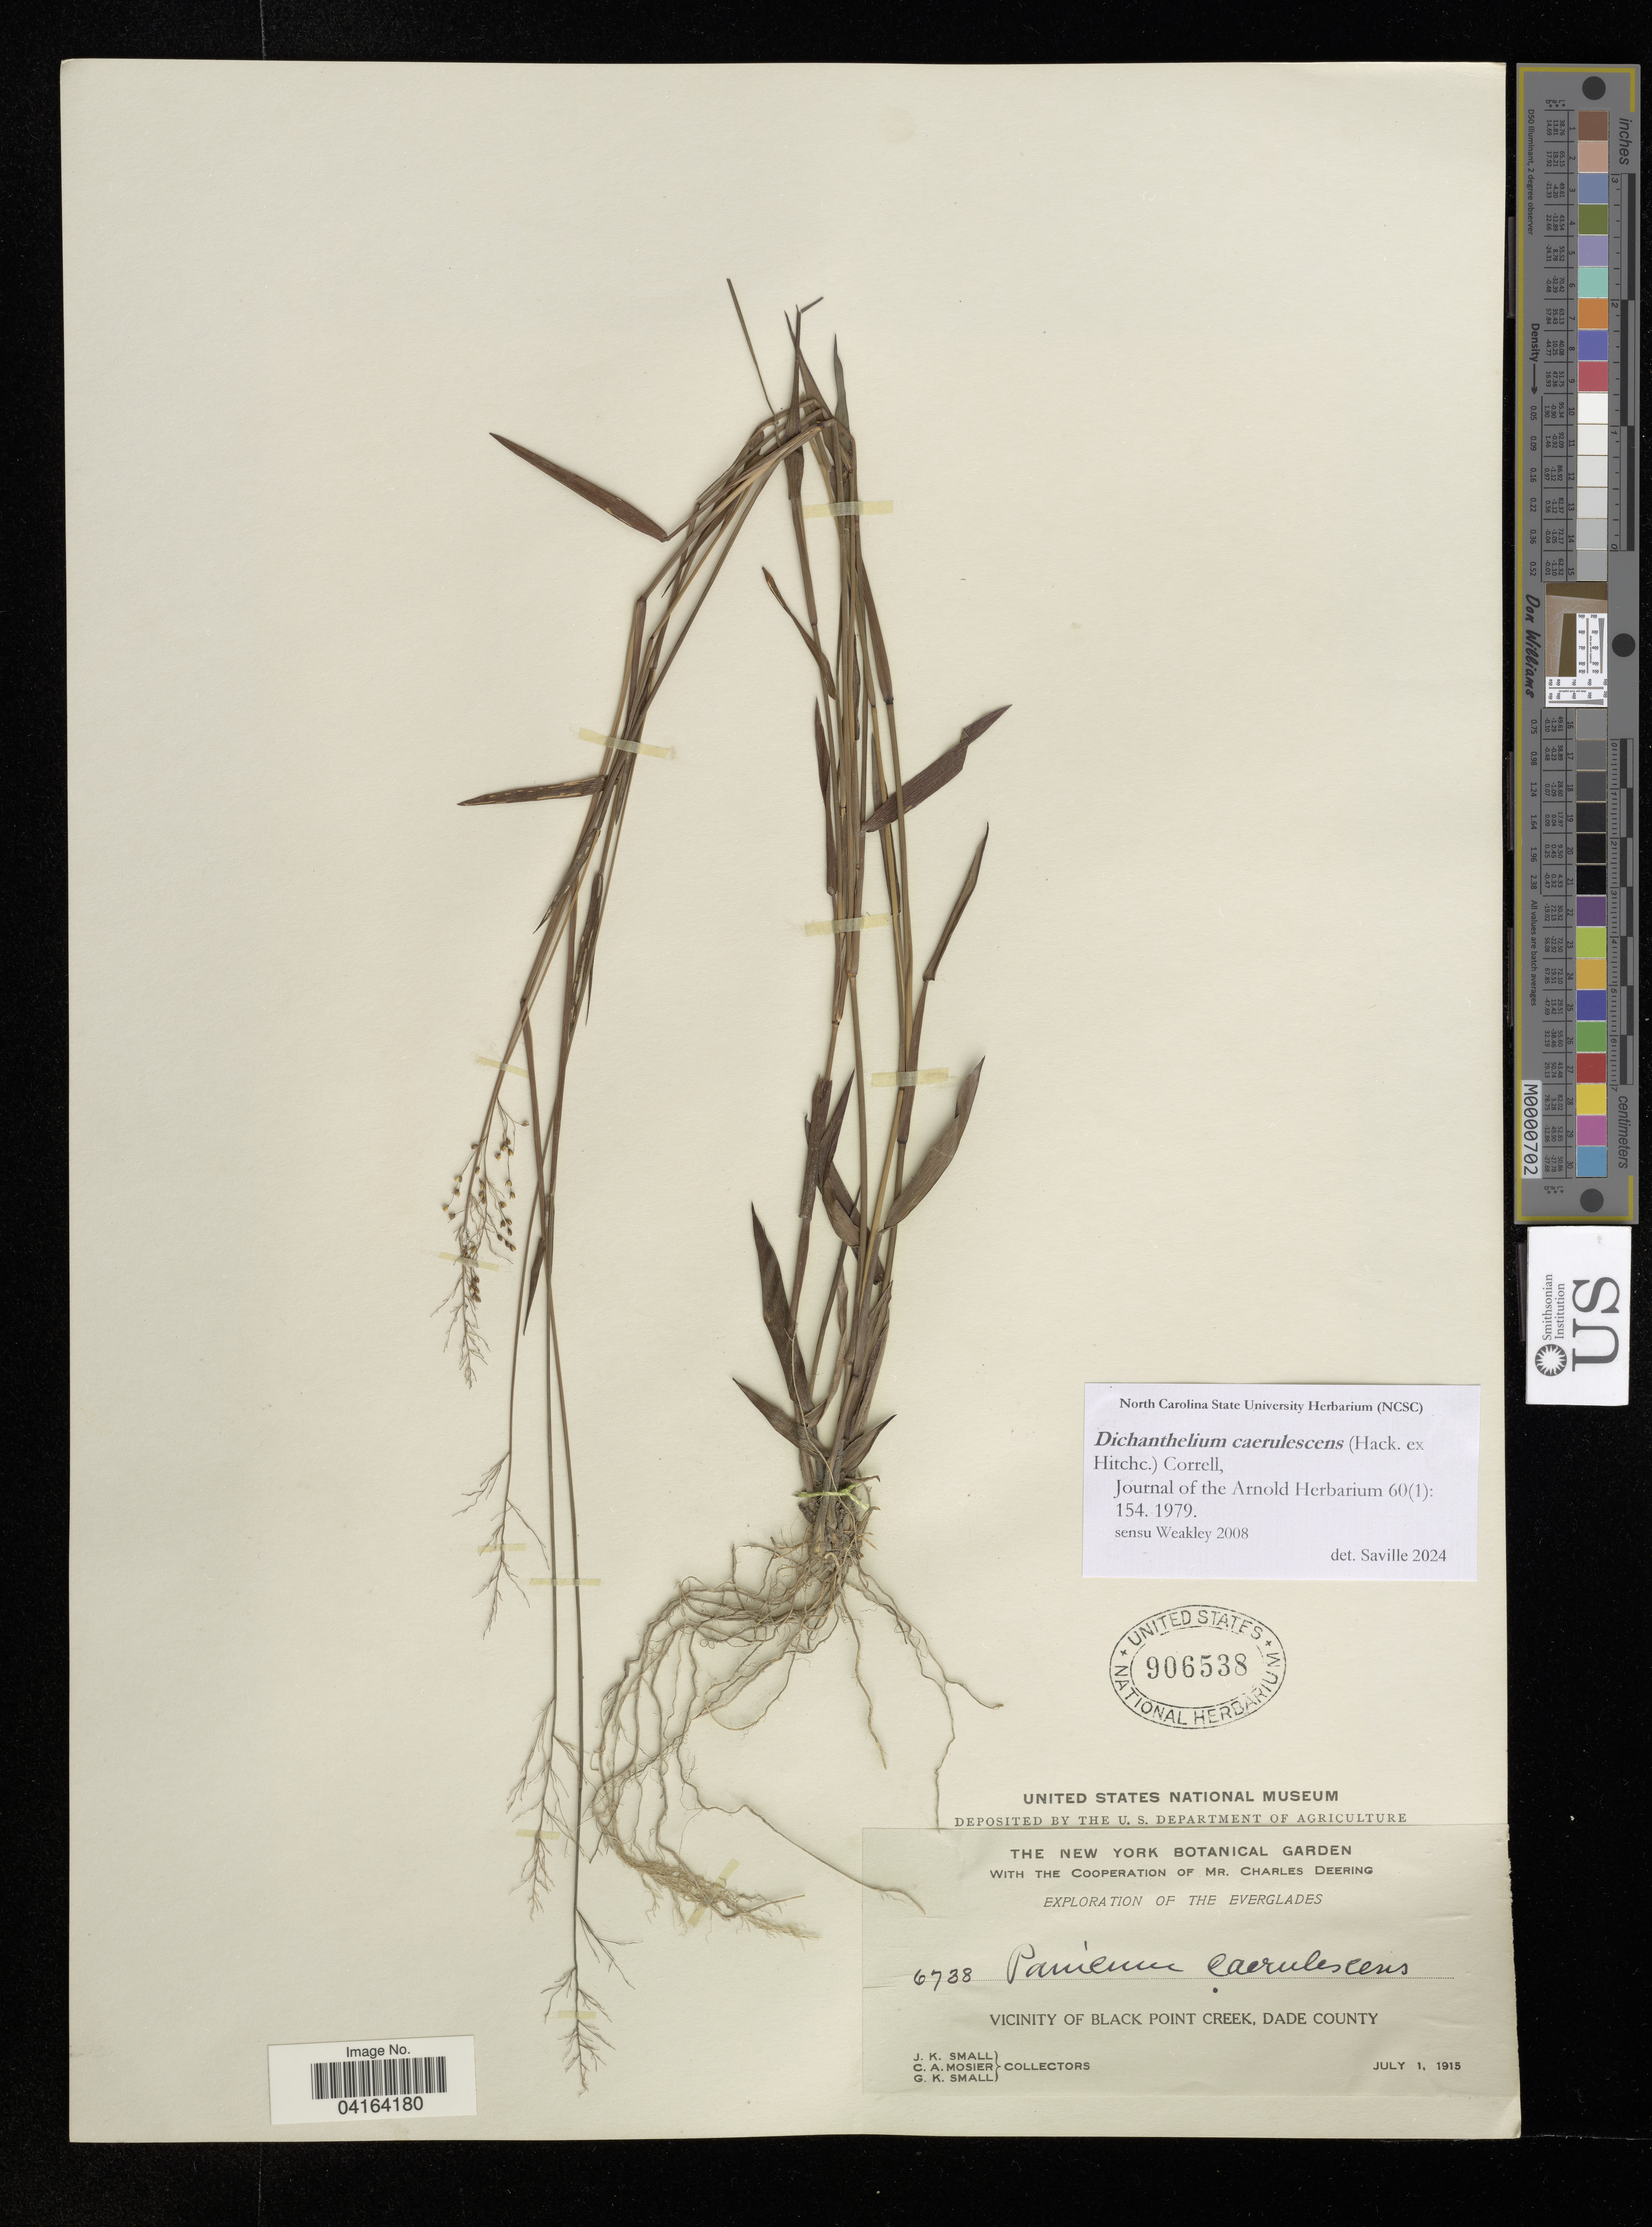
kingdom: Plantae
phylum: Tracheophyta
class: Liliopsida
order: Poales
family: Poaceae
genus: Dichanthelium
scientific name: Dichanthelium caerulescens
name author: (Hack. ex Hitchc.) Correll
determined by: Saville, A. C., (NCSC), North Carolina State University (UNITED STATES)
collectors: J. K. Small, C. A. Mosier & G. K. Small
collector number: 6738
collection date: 1915-07-01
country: United States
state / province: Florida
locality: The Everglades. Vicinity of Black Point Creek, Dade County.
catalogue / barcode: US 906538